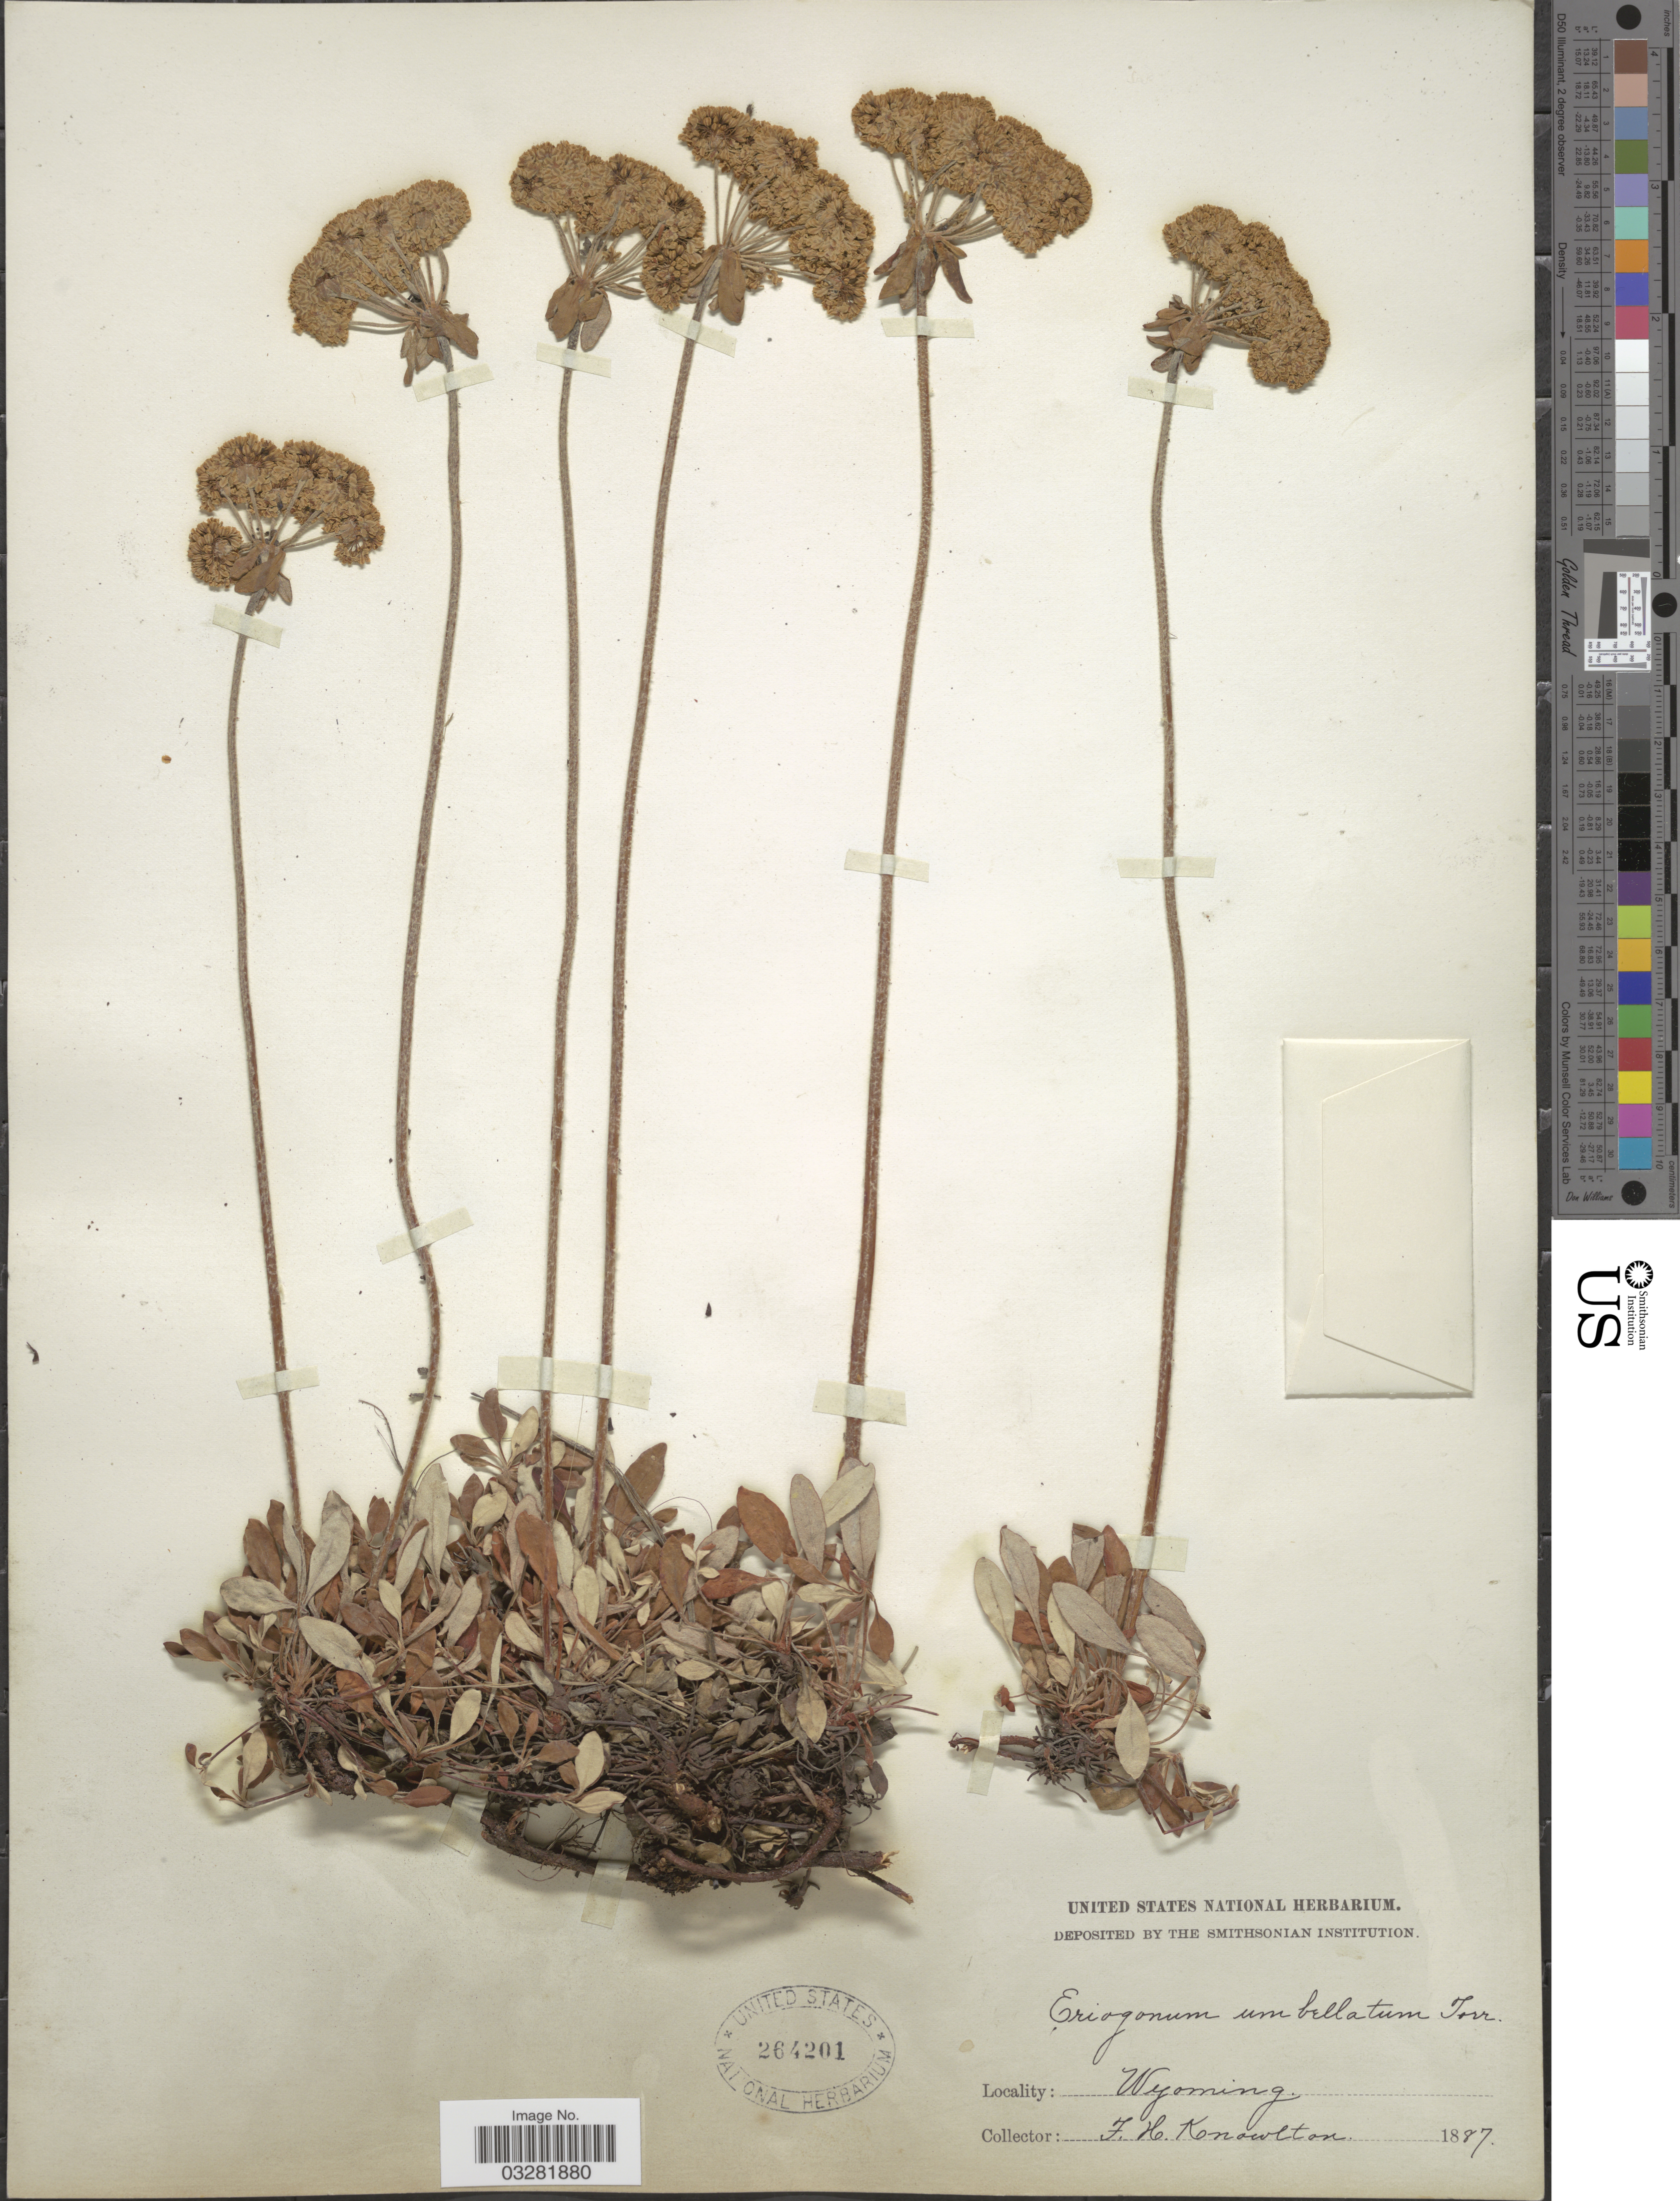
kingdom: Plantae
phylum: Tracheophyta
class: Magnoliopsida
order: Caryophyllales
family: Polygonaceae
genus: Eriogonum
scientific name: Eriogonum umbellatum var. subalpinum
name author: M.E. Jones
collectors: F. H. Knowlton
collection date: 1887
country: United States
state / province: Wyoming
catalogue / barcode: US 264201